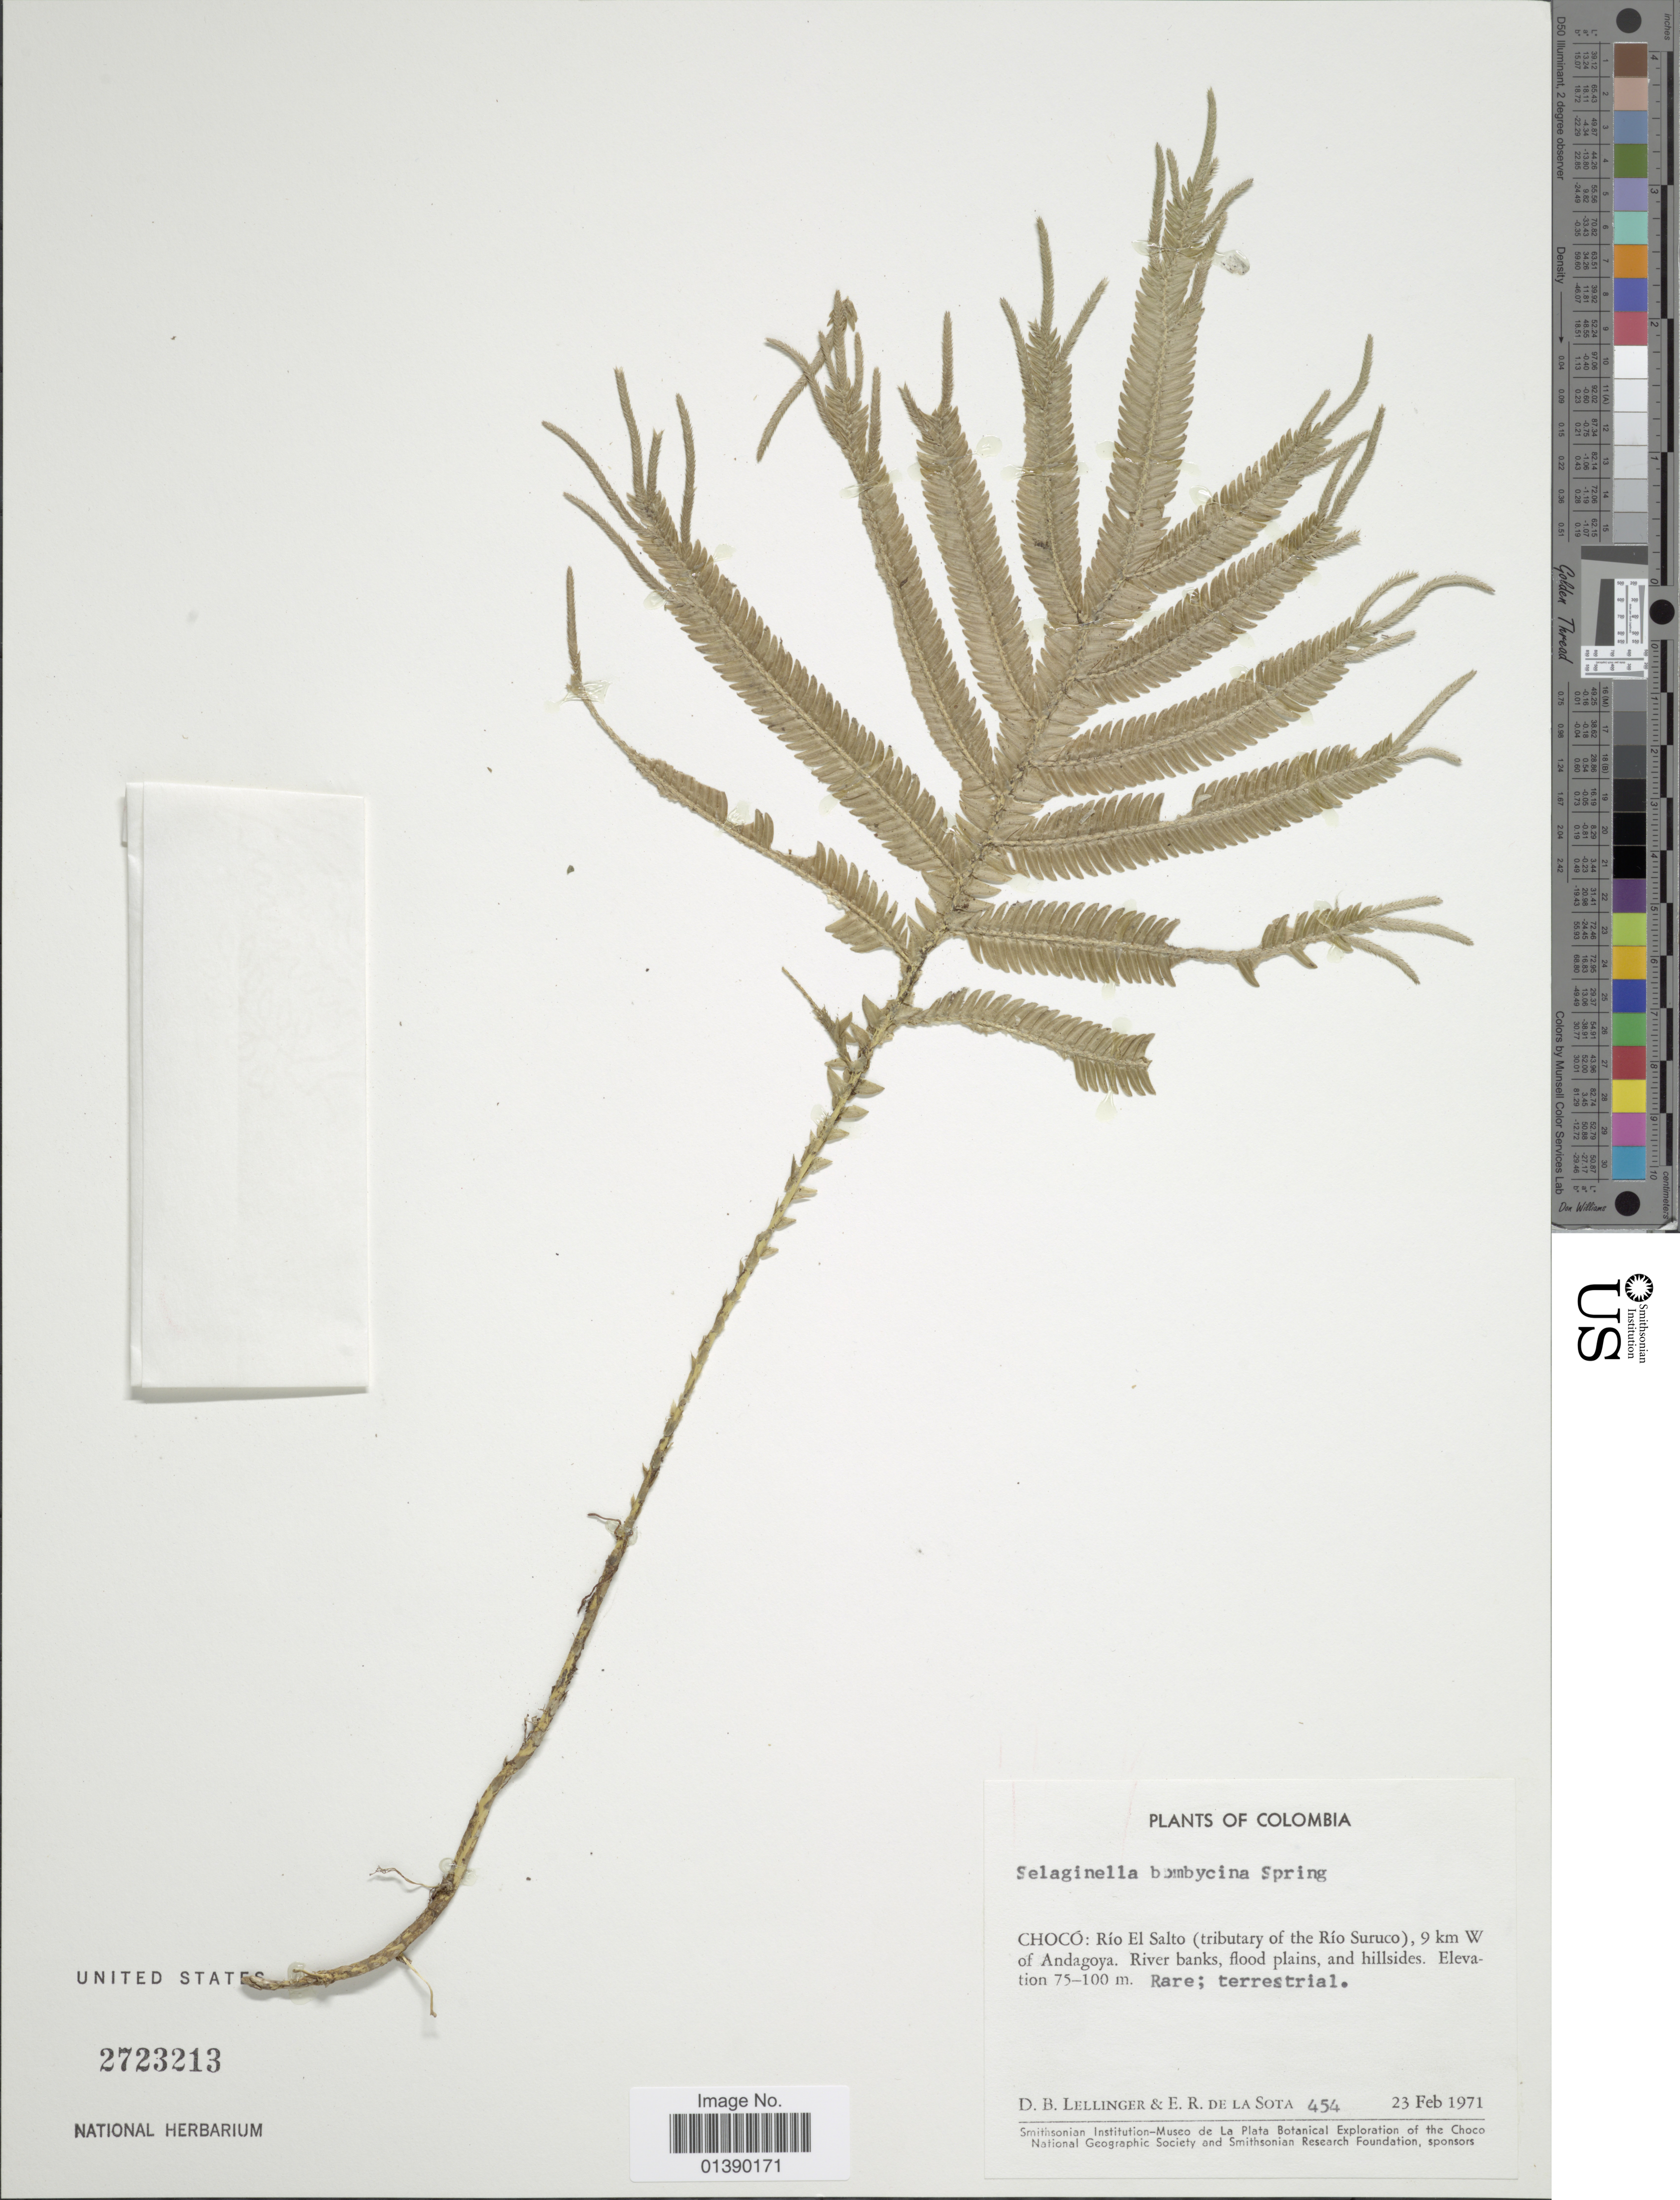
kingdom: Plantae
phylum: Tracheophyta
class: Lycopodiopsida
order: Selaginellales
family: Selaginellaceae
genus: Selaginella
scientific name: Selaginella bombycina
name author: Spring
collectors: D. B. Lellinger & E. R. de la Sota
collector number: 454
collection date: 1971-02-23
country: Colombia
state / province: Chocó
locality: Río El Salto (tributary of the Río Suruci), 9 km W of Andagoya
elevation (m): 75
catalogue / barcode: US 2723213